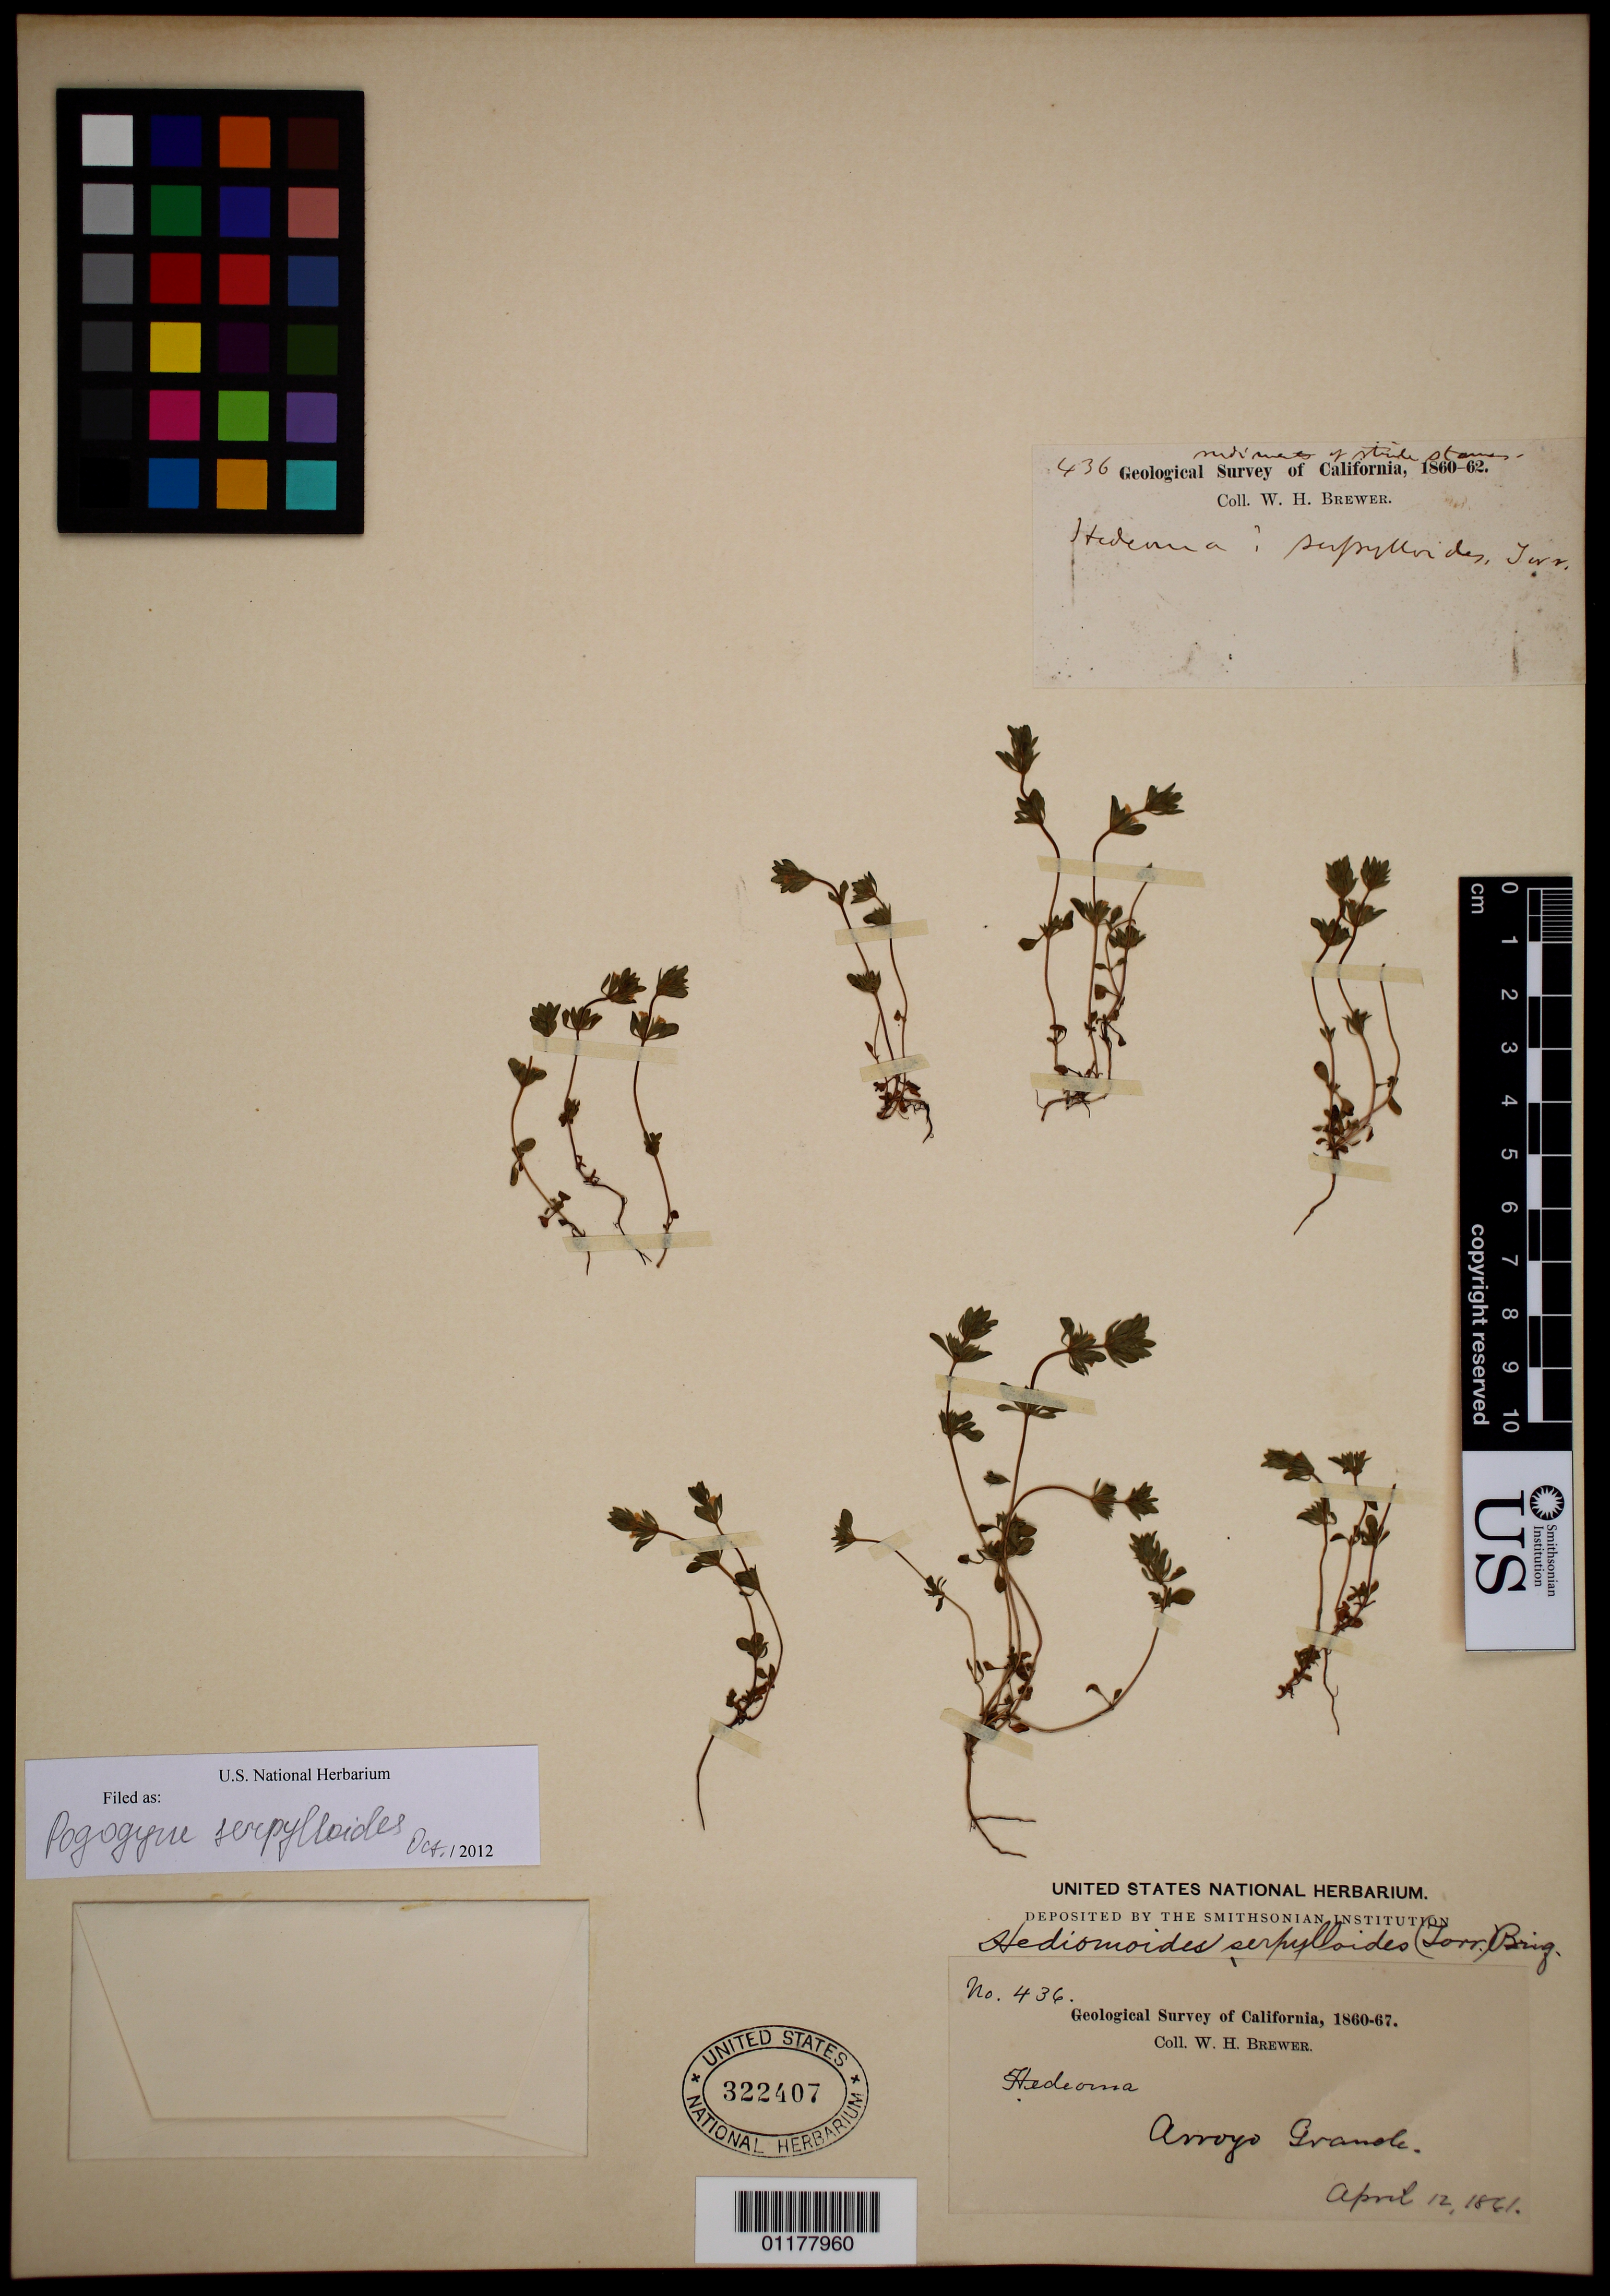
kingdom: Plantae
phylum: Tracheophyta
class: Magnoliopsida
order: Lamiales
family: Lamiaceae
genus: Pogogyne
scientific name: Pogogyne serpylloides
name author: (Torr.) A. Gray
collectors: W. H. Brewer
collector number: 436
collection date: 1861-04-12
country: United States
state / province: California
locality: Arroyo Grande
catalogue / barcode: US 322407